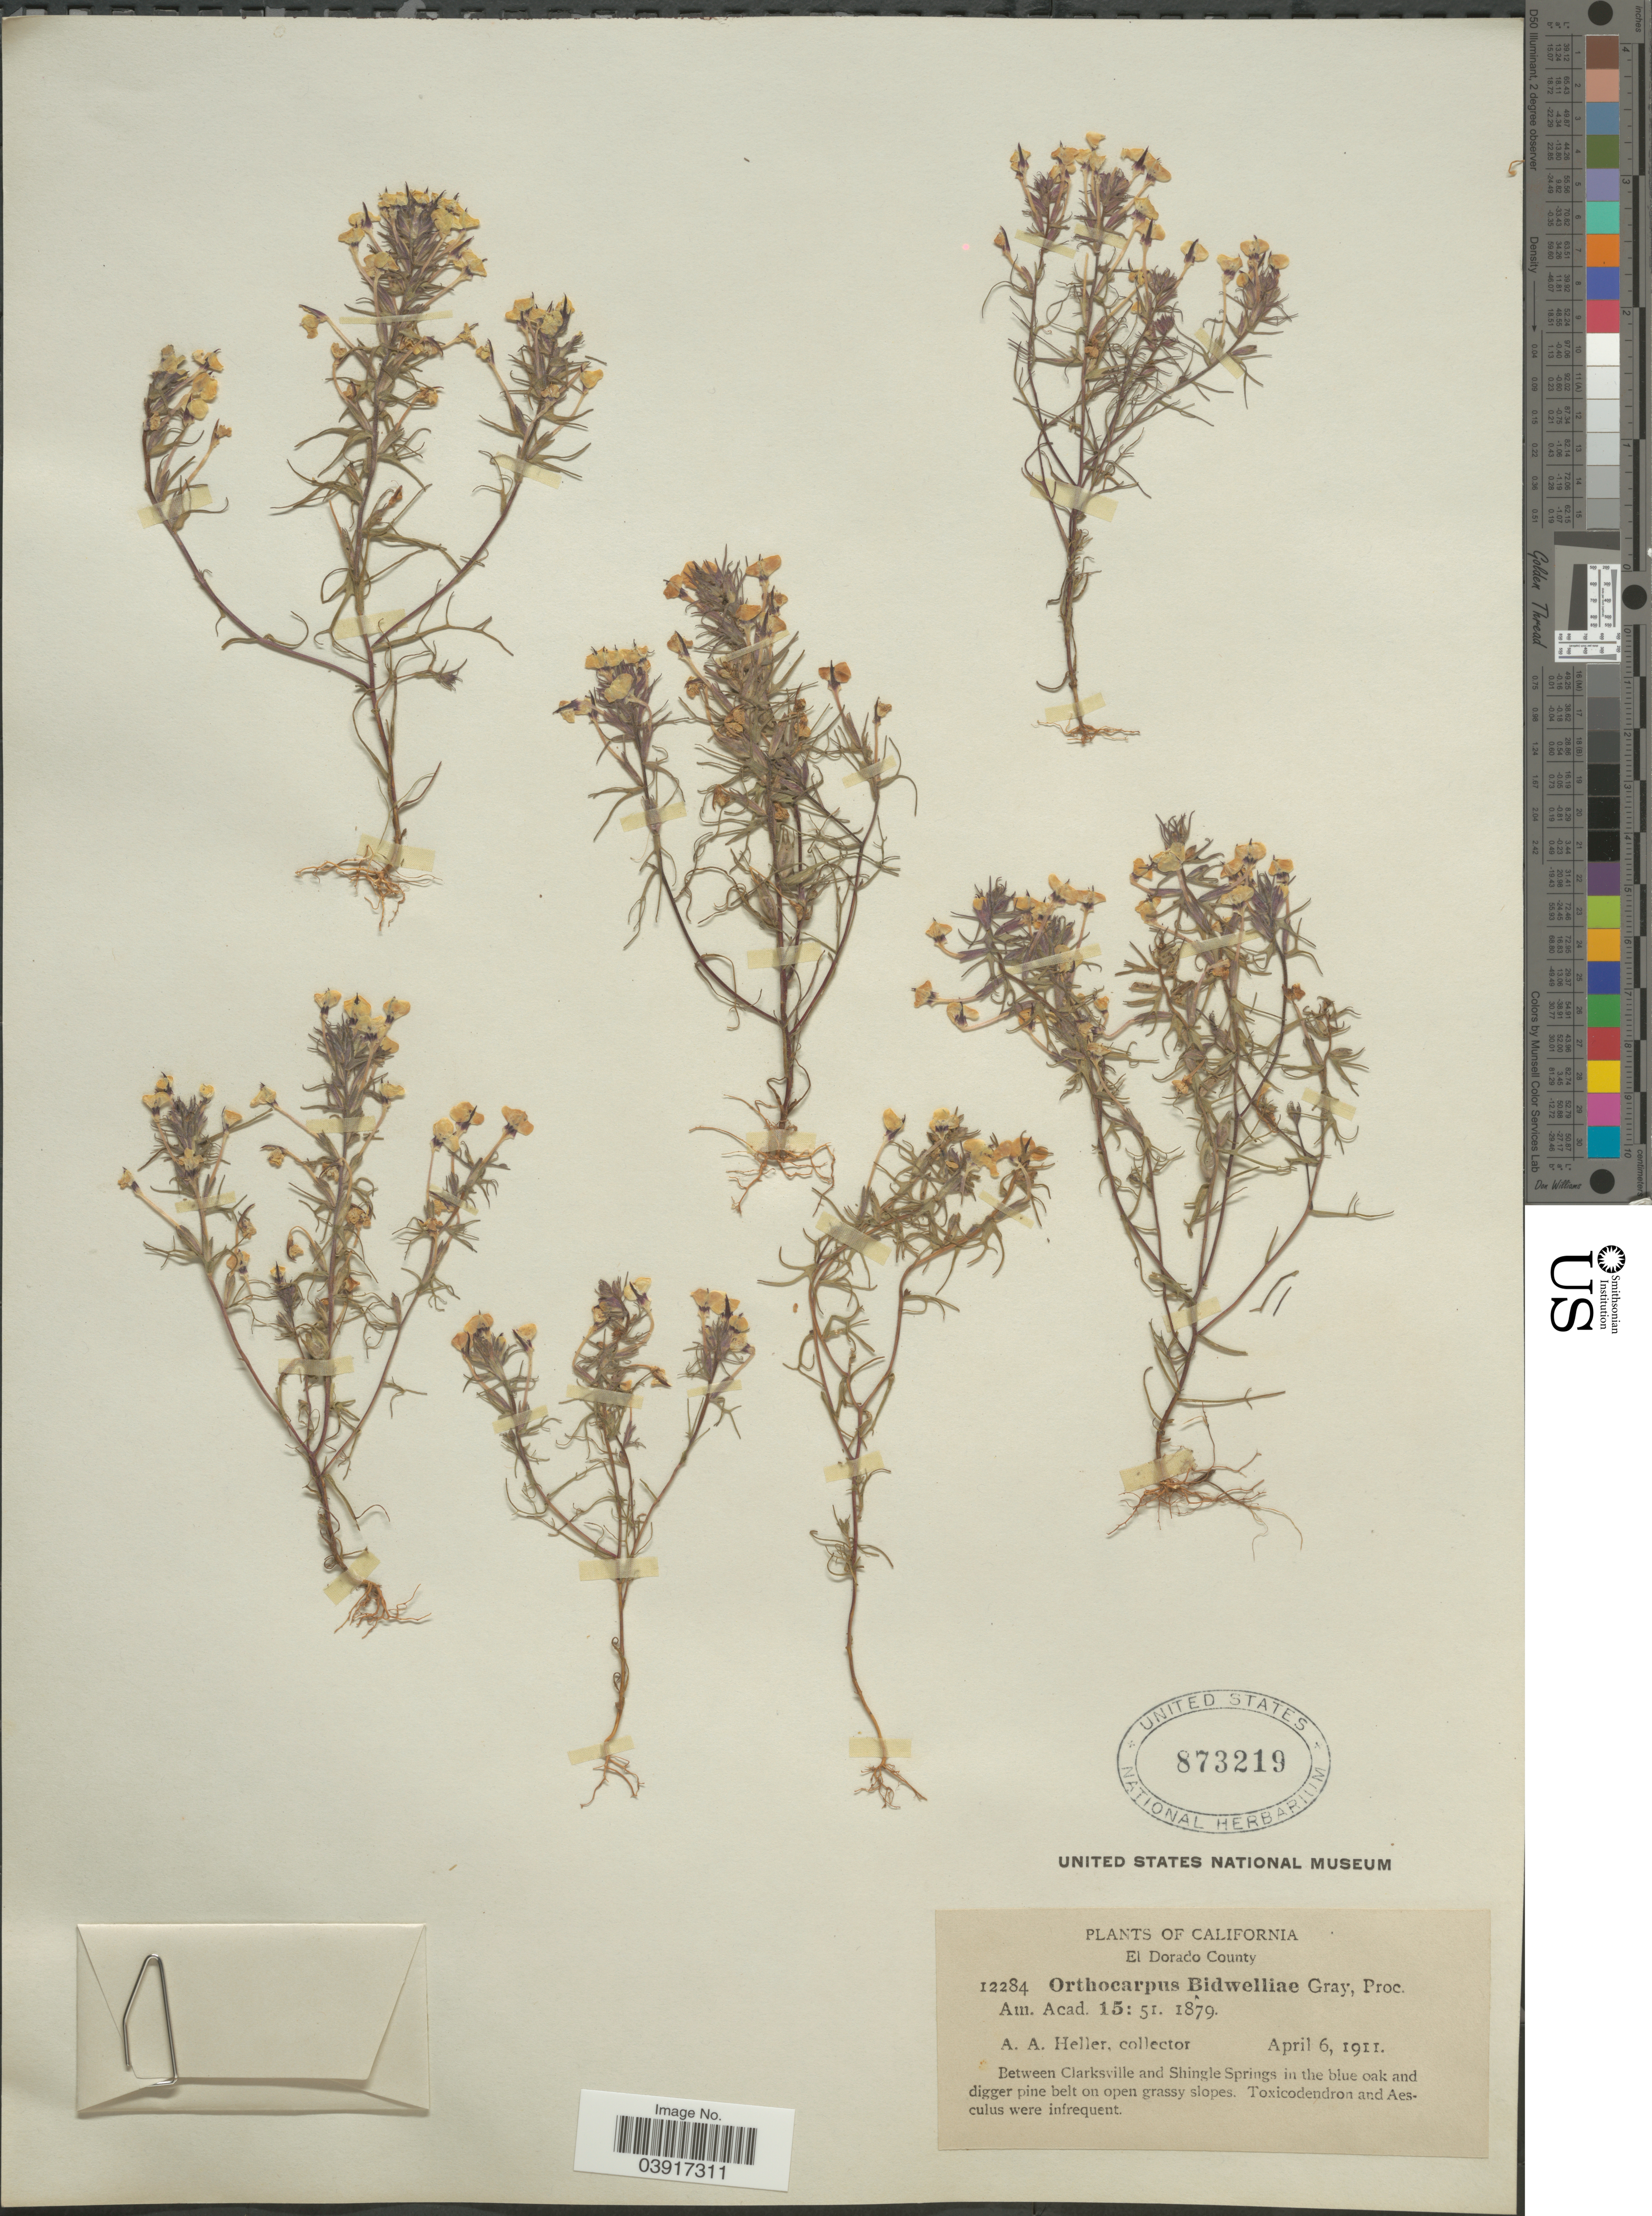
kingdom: Plantae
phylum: Tracheophyta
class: Magnoliopsida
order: Lamiales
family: Orobanchaceae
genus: Orthocarpus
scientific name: Orthocarpus erianthus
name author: Benth.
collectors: A. A. Heller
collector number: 12284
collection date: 1911-04-06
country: United States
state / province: California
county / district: El Dorado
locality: El Dorado County. Between Clarksville and Shingle Springs in the blue oak and digger pine belt on open grassy slopes.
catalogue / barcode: US 873219